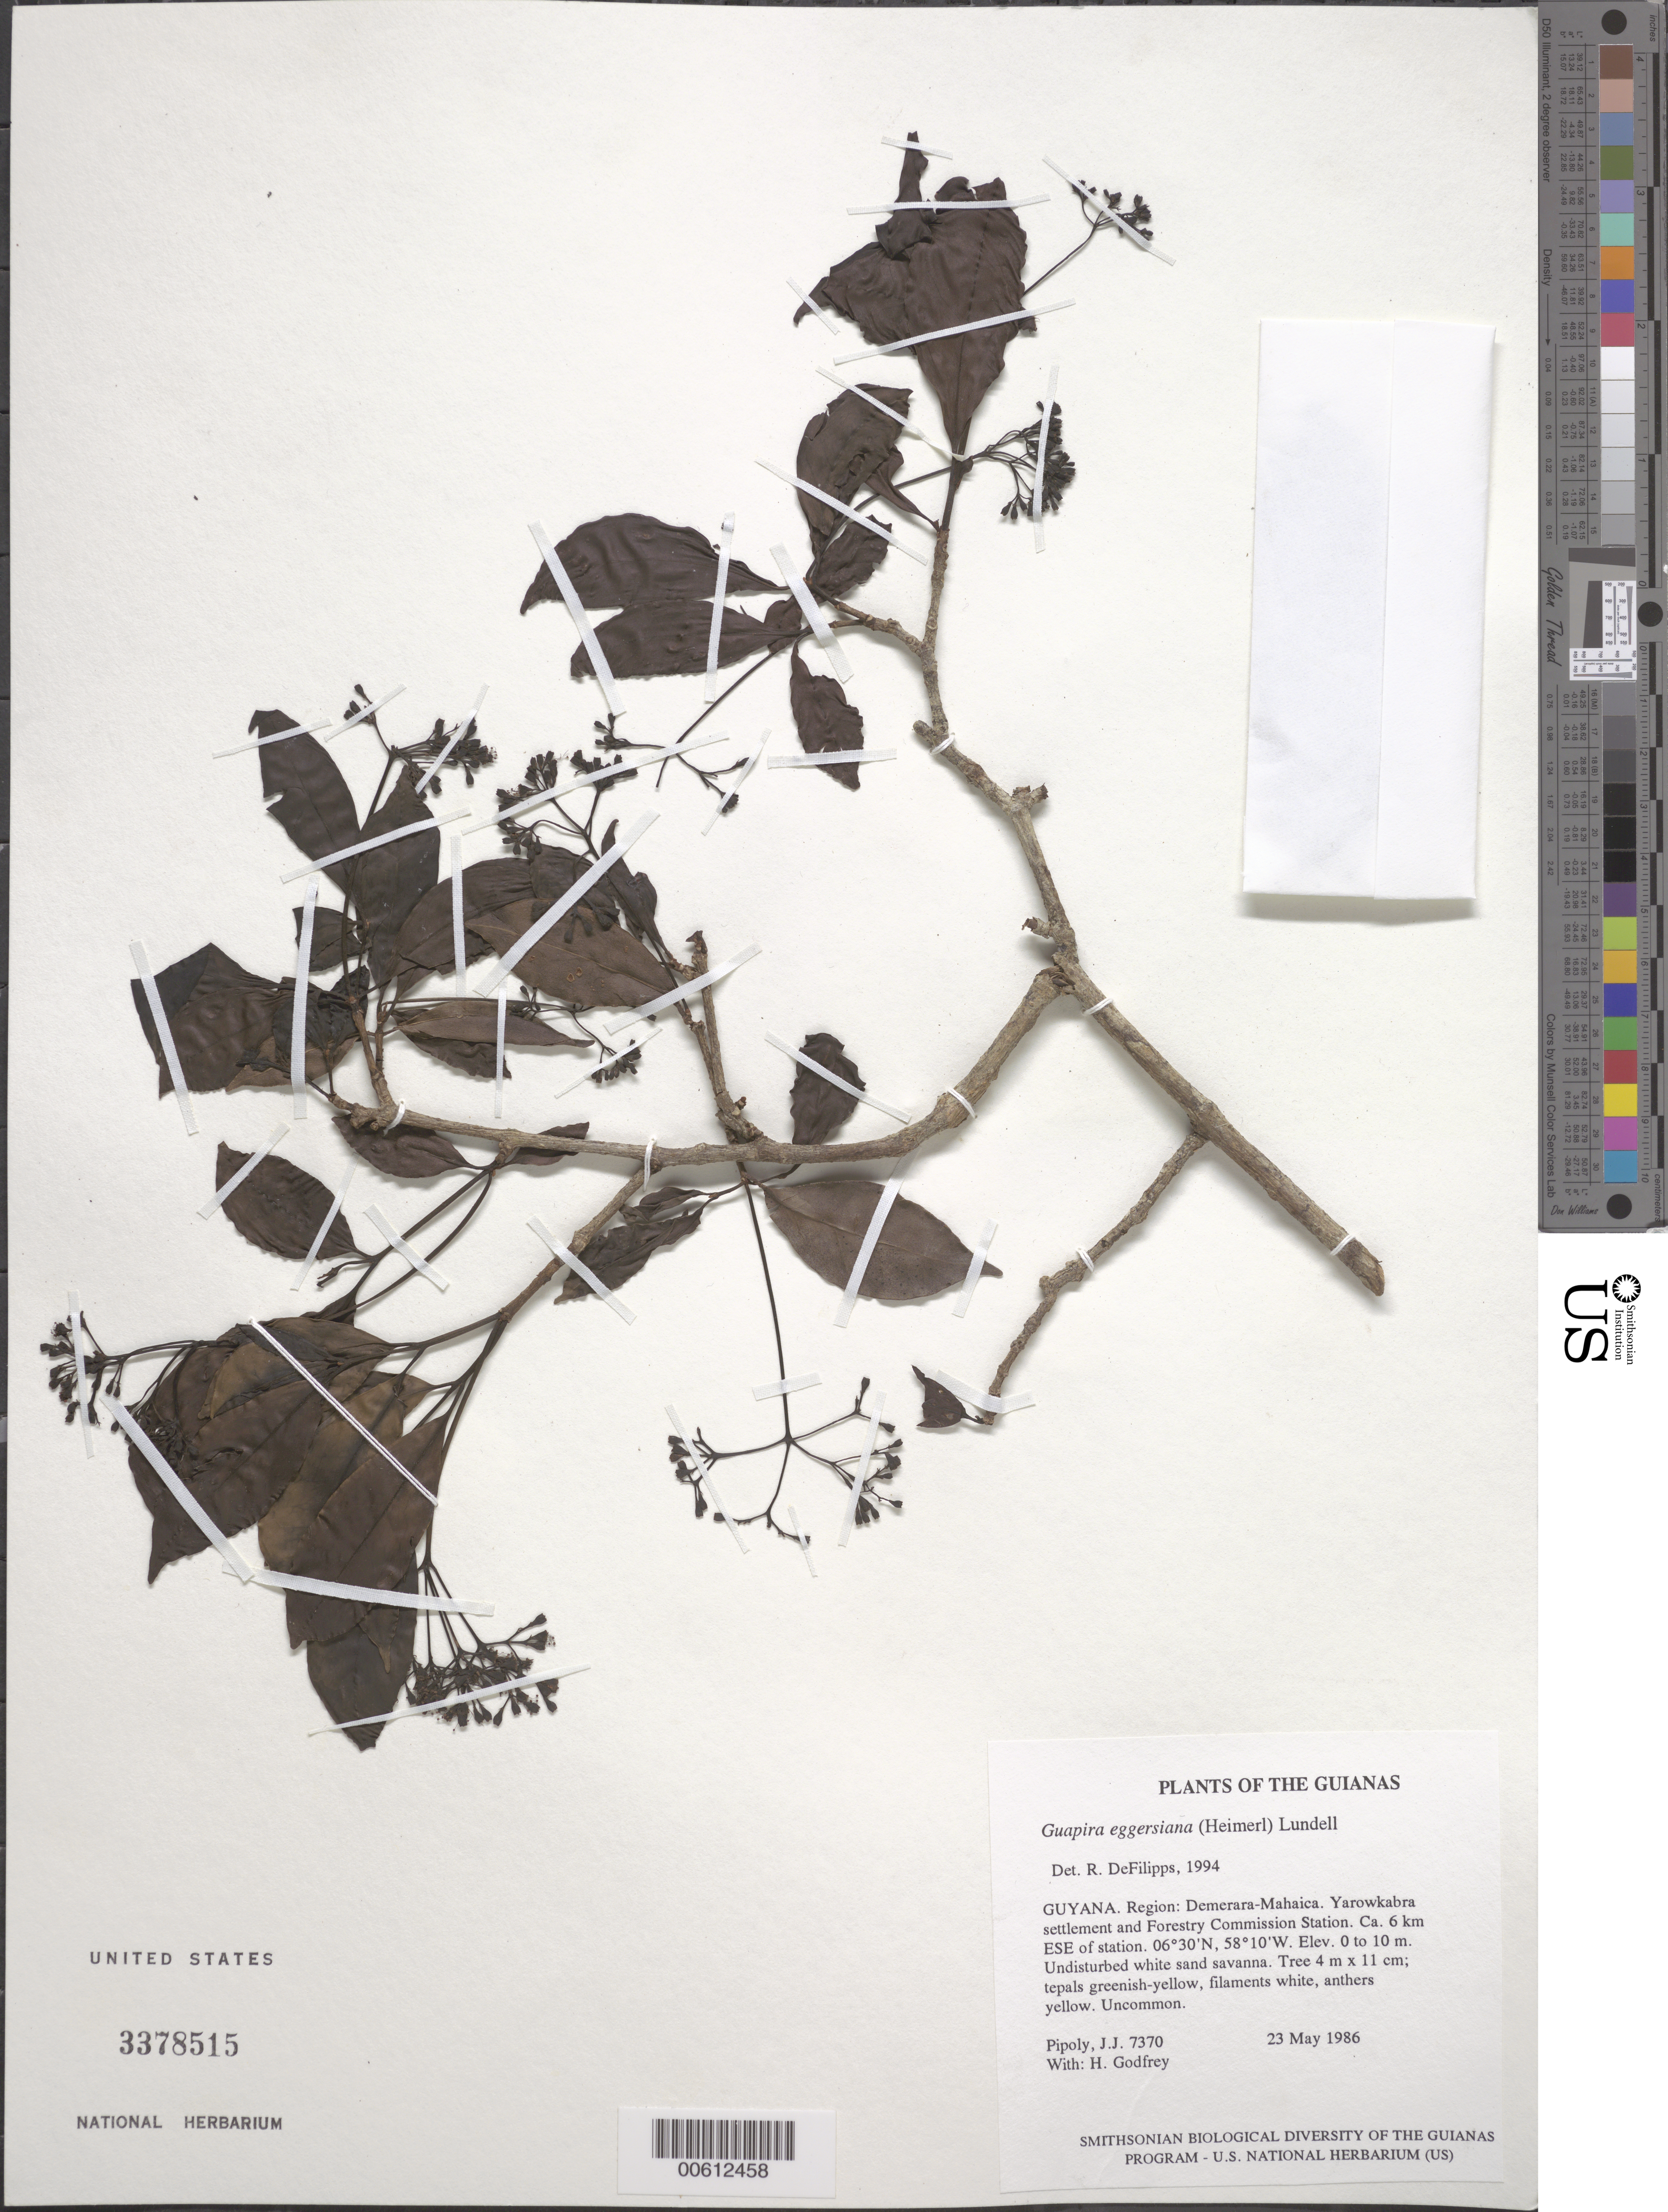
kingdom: Plantae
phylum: Tracheophyta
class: Magnoliopsida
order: Caryophyllales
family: Nyctaginaceae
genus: Guapira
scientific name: Guapira eggersiana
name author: (Heimerl) Lundell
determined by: DeFilipps, R. A.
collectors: J. J. Pipoly & H. Godfrey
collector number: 7370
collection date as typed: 23 May 1986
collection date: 1986-05-23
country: Guyana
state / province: Demerara-Mahaica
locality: Yarowkabra settlement and Forestry Commission Station ca. 6 km ESE of station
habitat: Undisturbed white sand savanna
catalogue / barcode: US 3378515